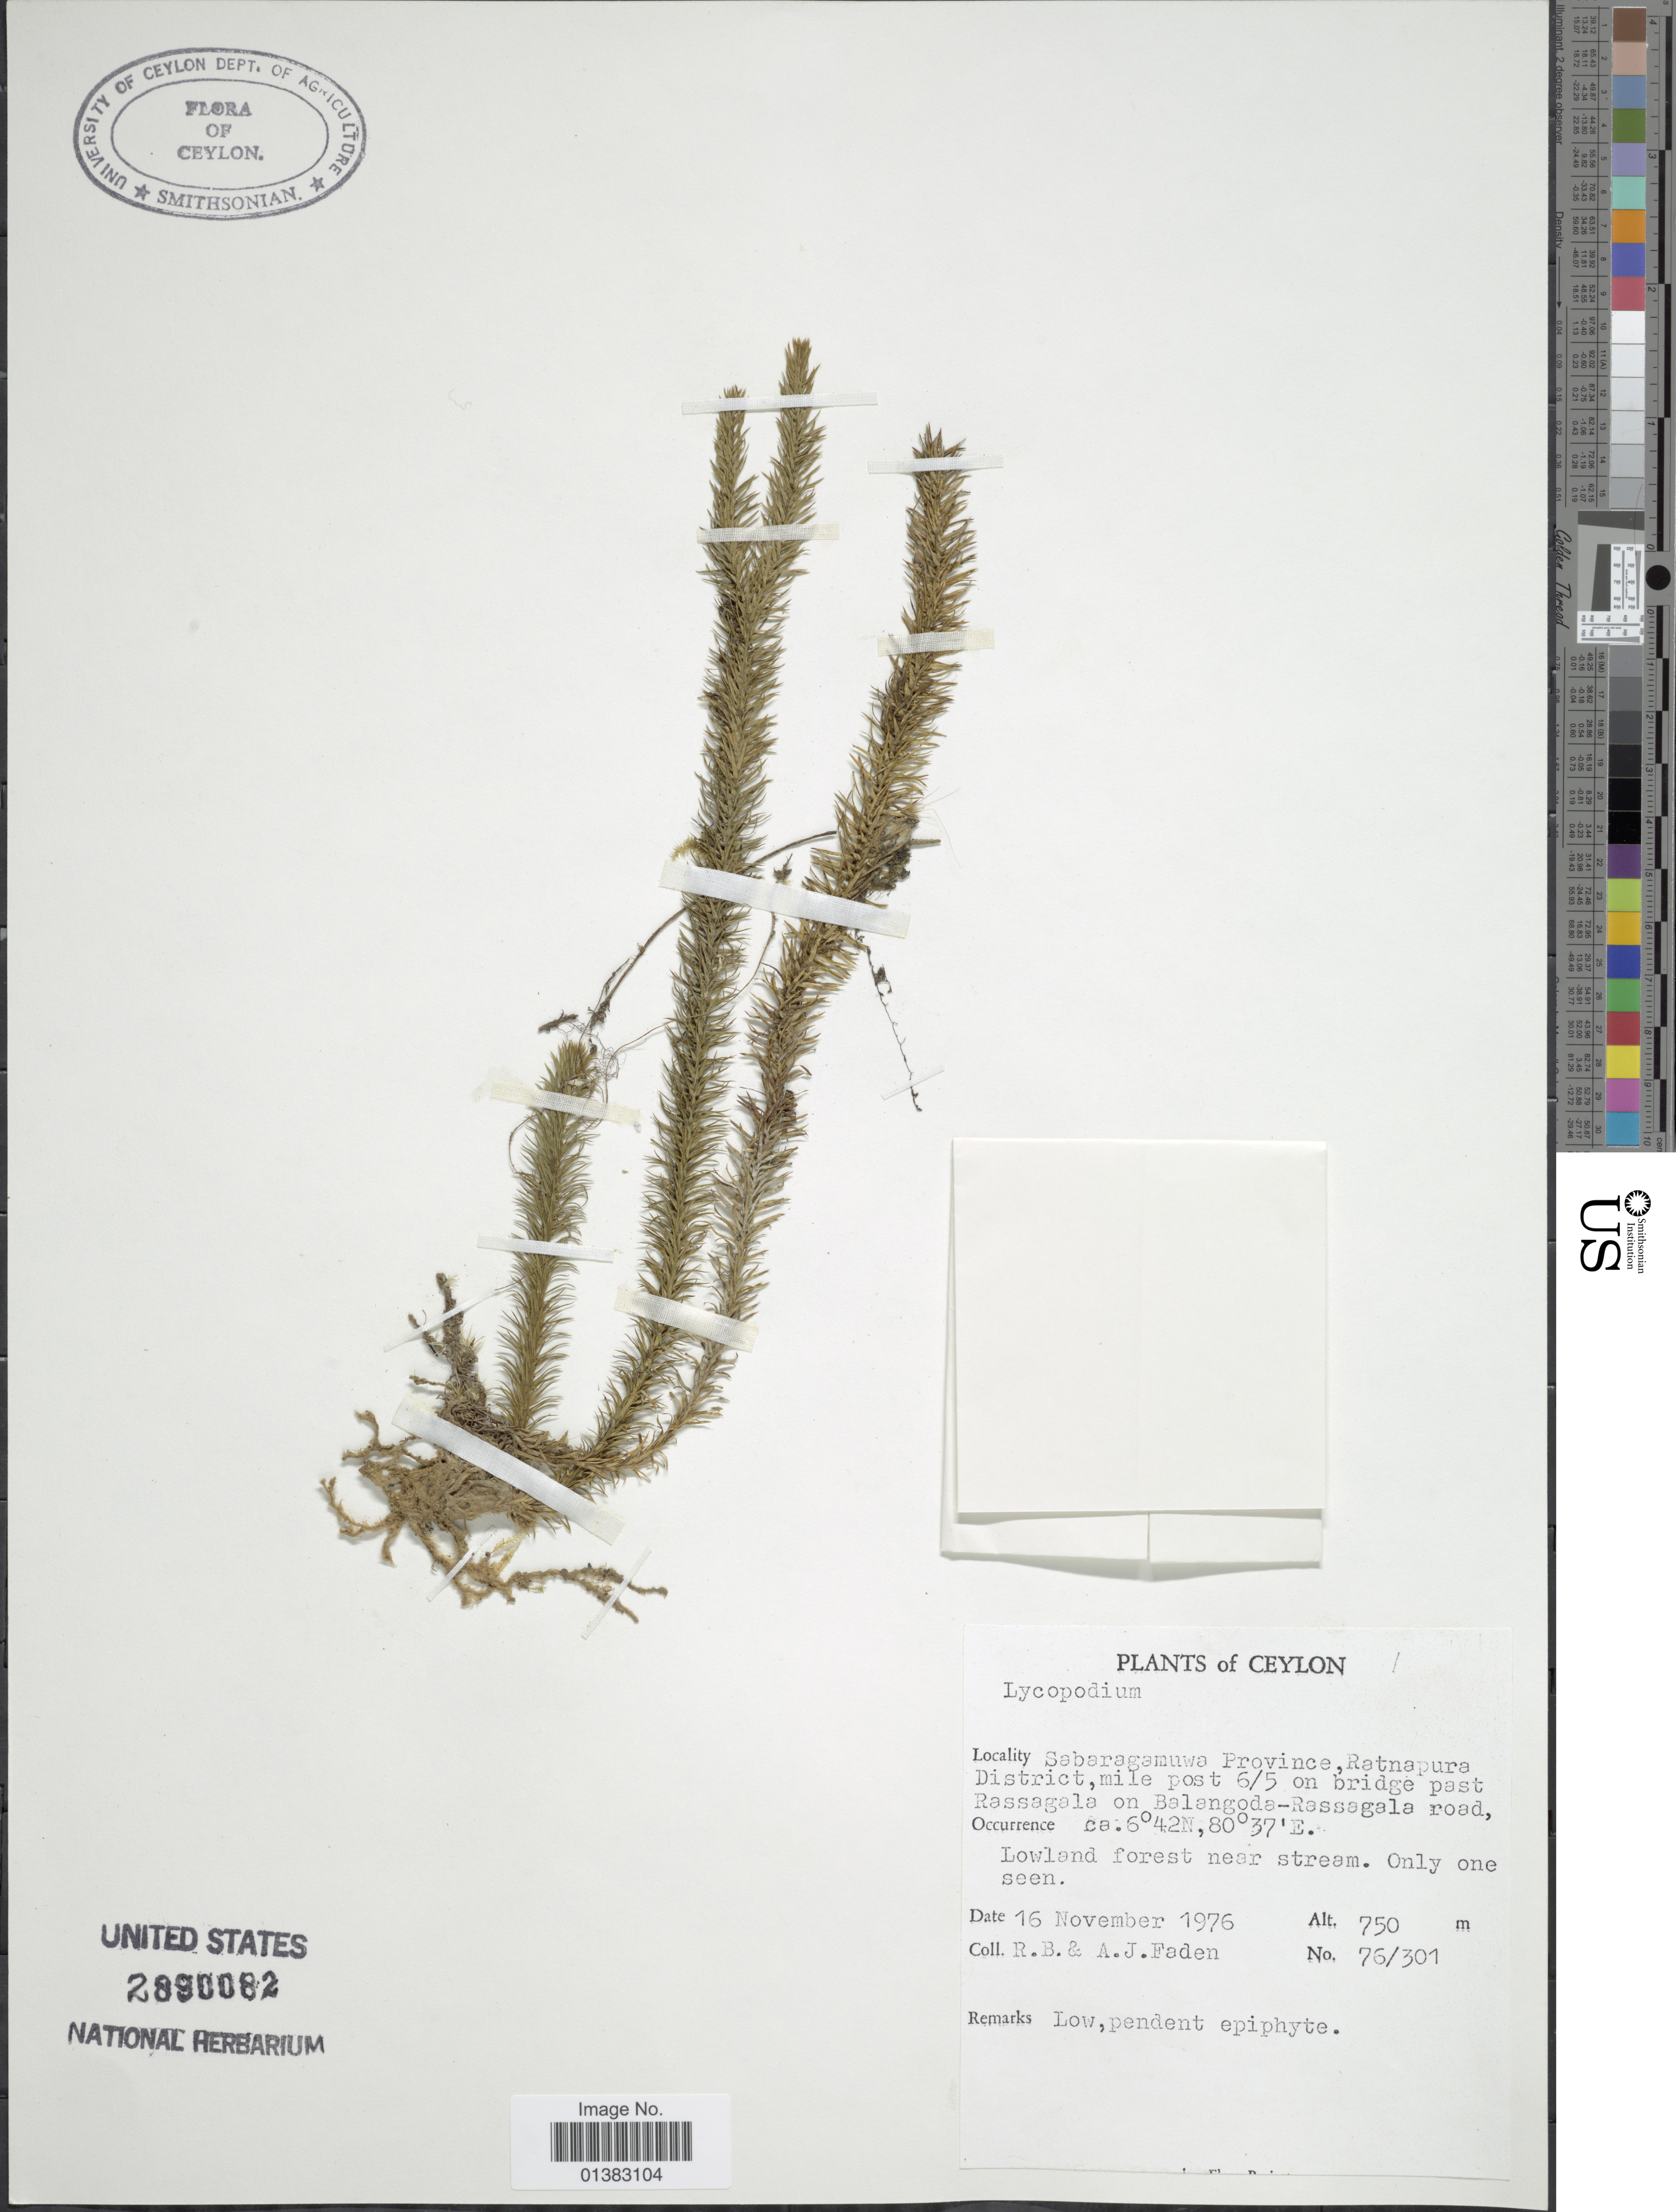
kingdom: Plantae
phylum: Tracheophyta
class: Lycopodiopsida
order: Lycopodiales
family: Lycopodiaceae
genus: Phlegmariurus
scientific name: Phlegmariurus ulcifolius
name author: (Sw.) S. R. Gosh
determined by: Field, A. R.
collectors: R. B. Faden & A. J. Faden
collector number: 76/301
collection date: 1976-11-16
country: Sri Lanka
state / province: Sabaragamuwa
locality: Ceylon, Sabaragamuwa Province, Ratnapura District, mile post 6/5 on bridge past Rassagala on Balangoda-Rassagala road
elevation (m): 750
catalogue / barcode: US 2890082